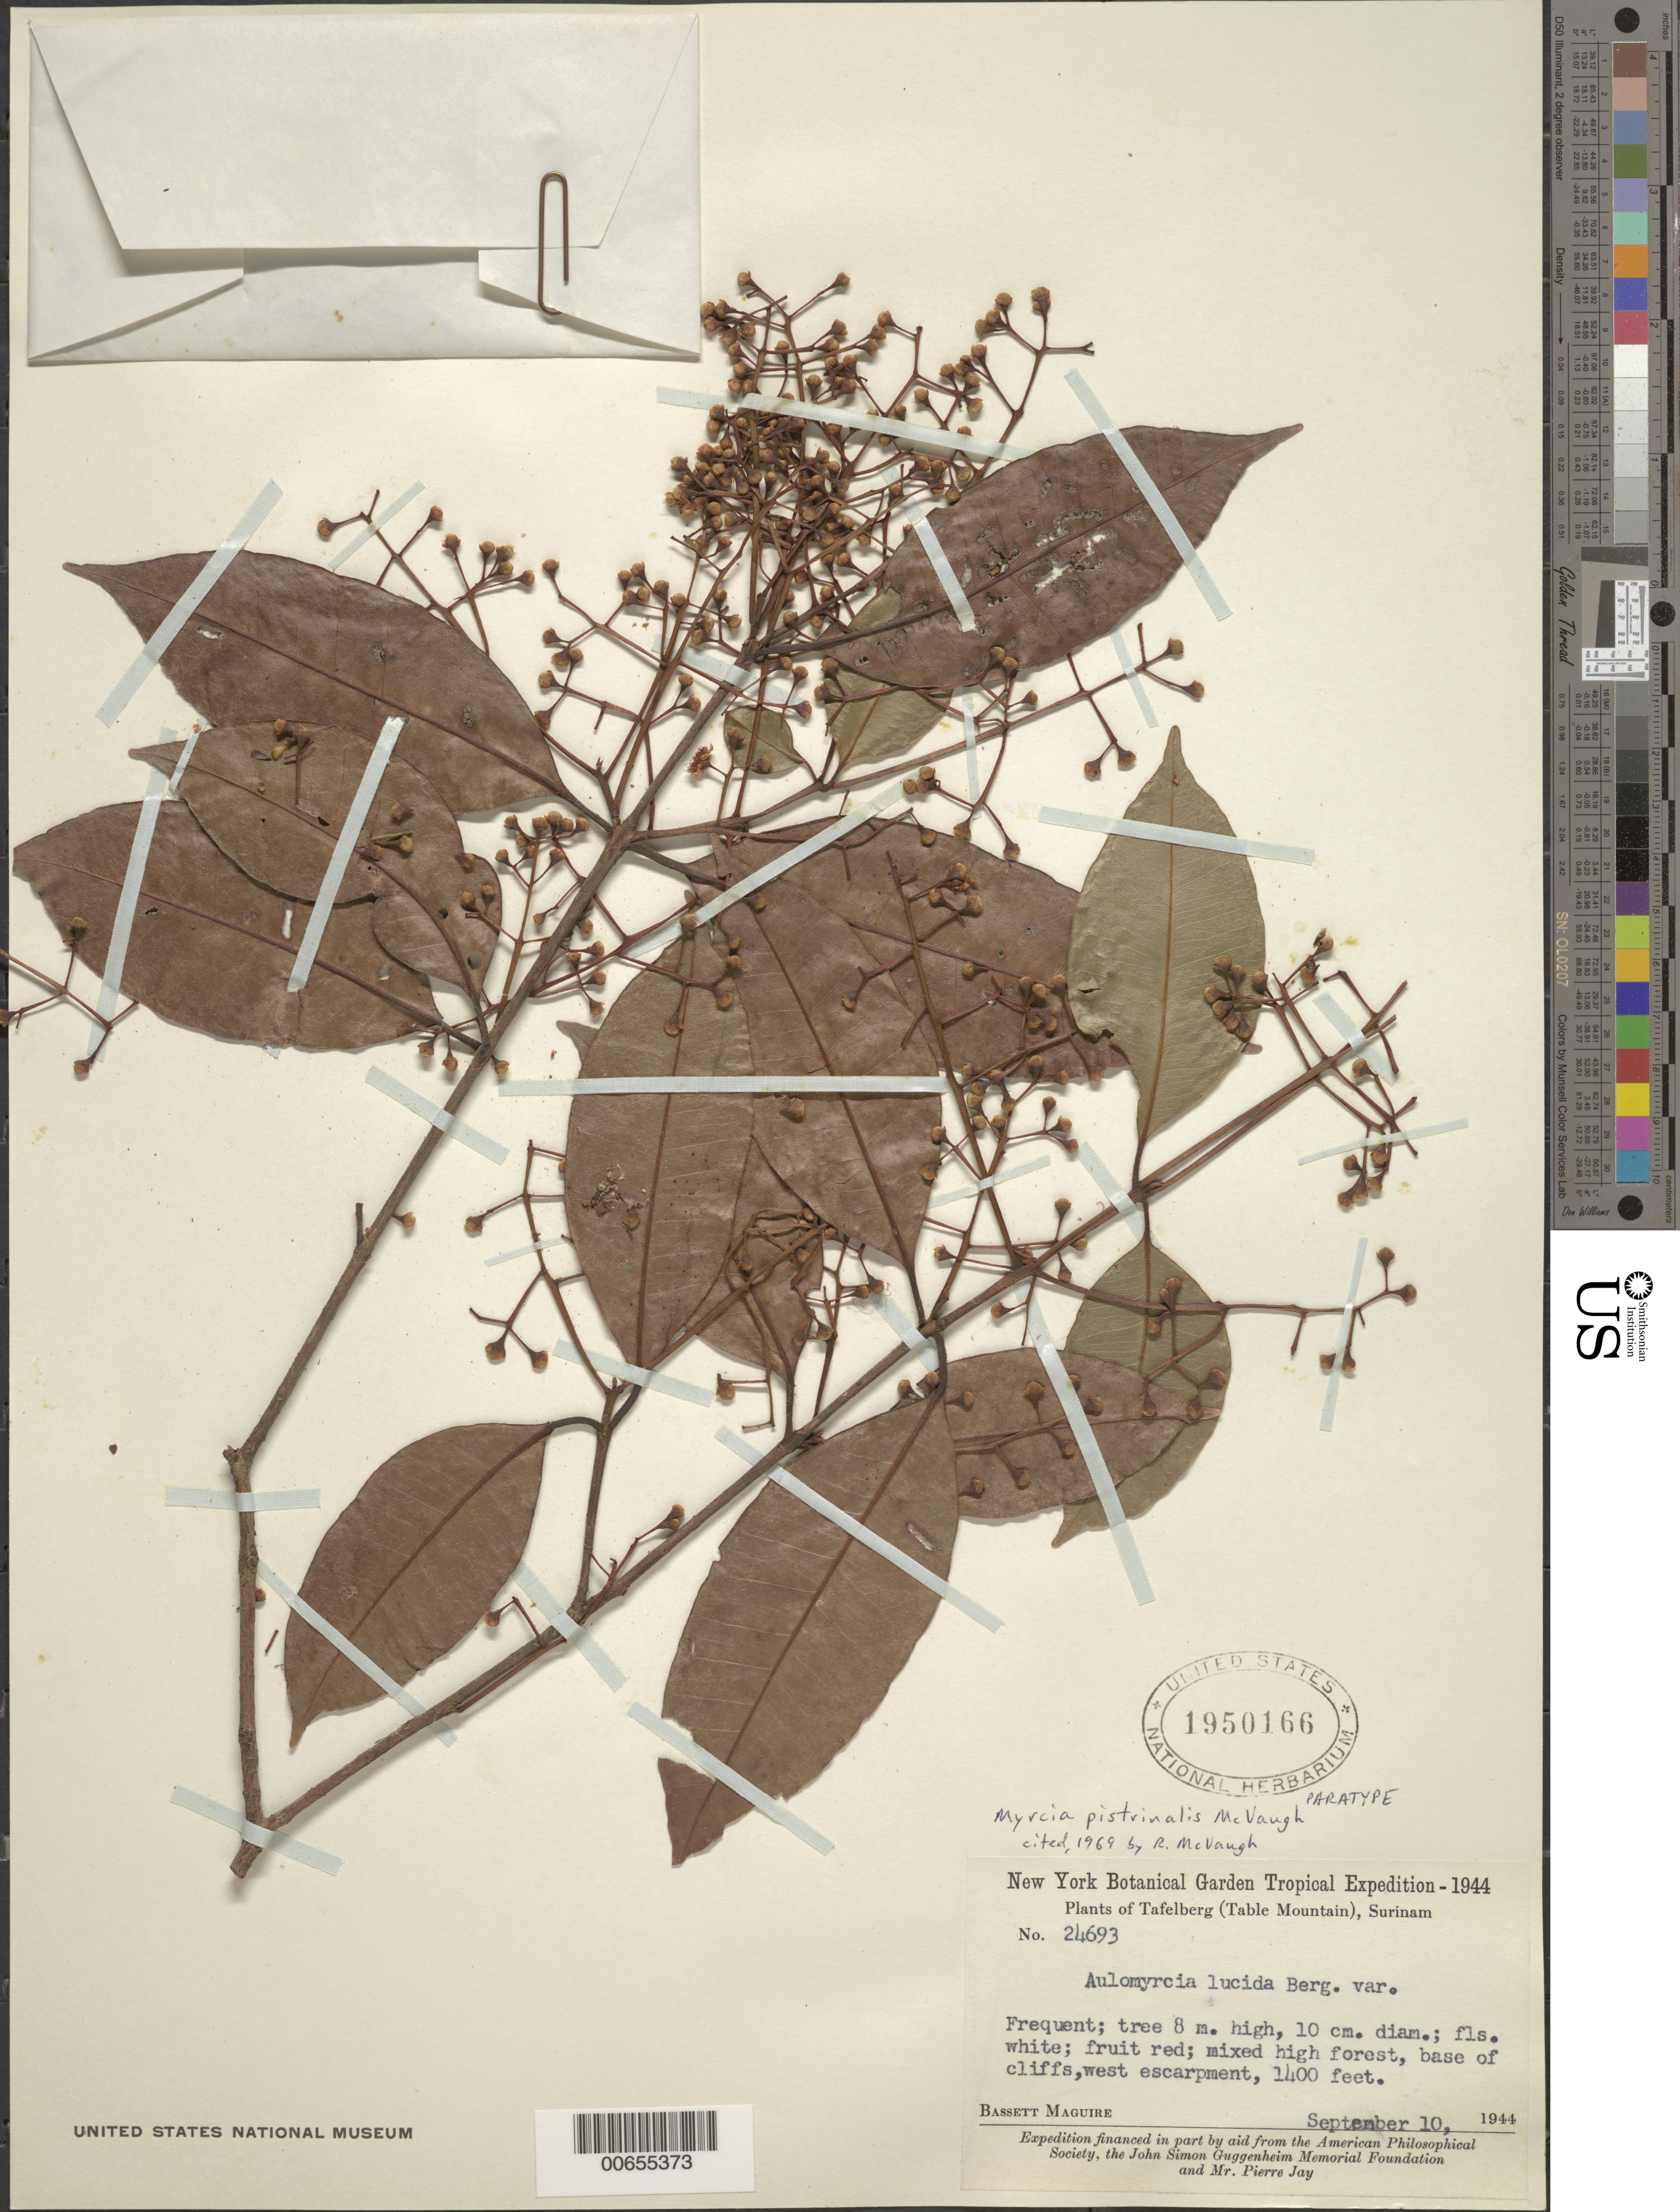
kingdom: Plantae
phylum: Tracheophyta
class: Magnoliopsida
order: Myrtales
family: Myrtaceae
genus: Myrcia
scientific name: Myrcia pistrinalis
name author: McVaugh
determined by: McVaugh, R.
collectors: B. Maguire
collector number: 24693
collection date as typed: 10-Sep-44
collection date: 1944-09-10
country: Suriname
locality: Tafelberg (Table Mountain), W escarpment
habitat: Mixed high forest, base of cliffs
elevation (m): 420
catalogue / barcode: US 1950166